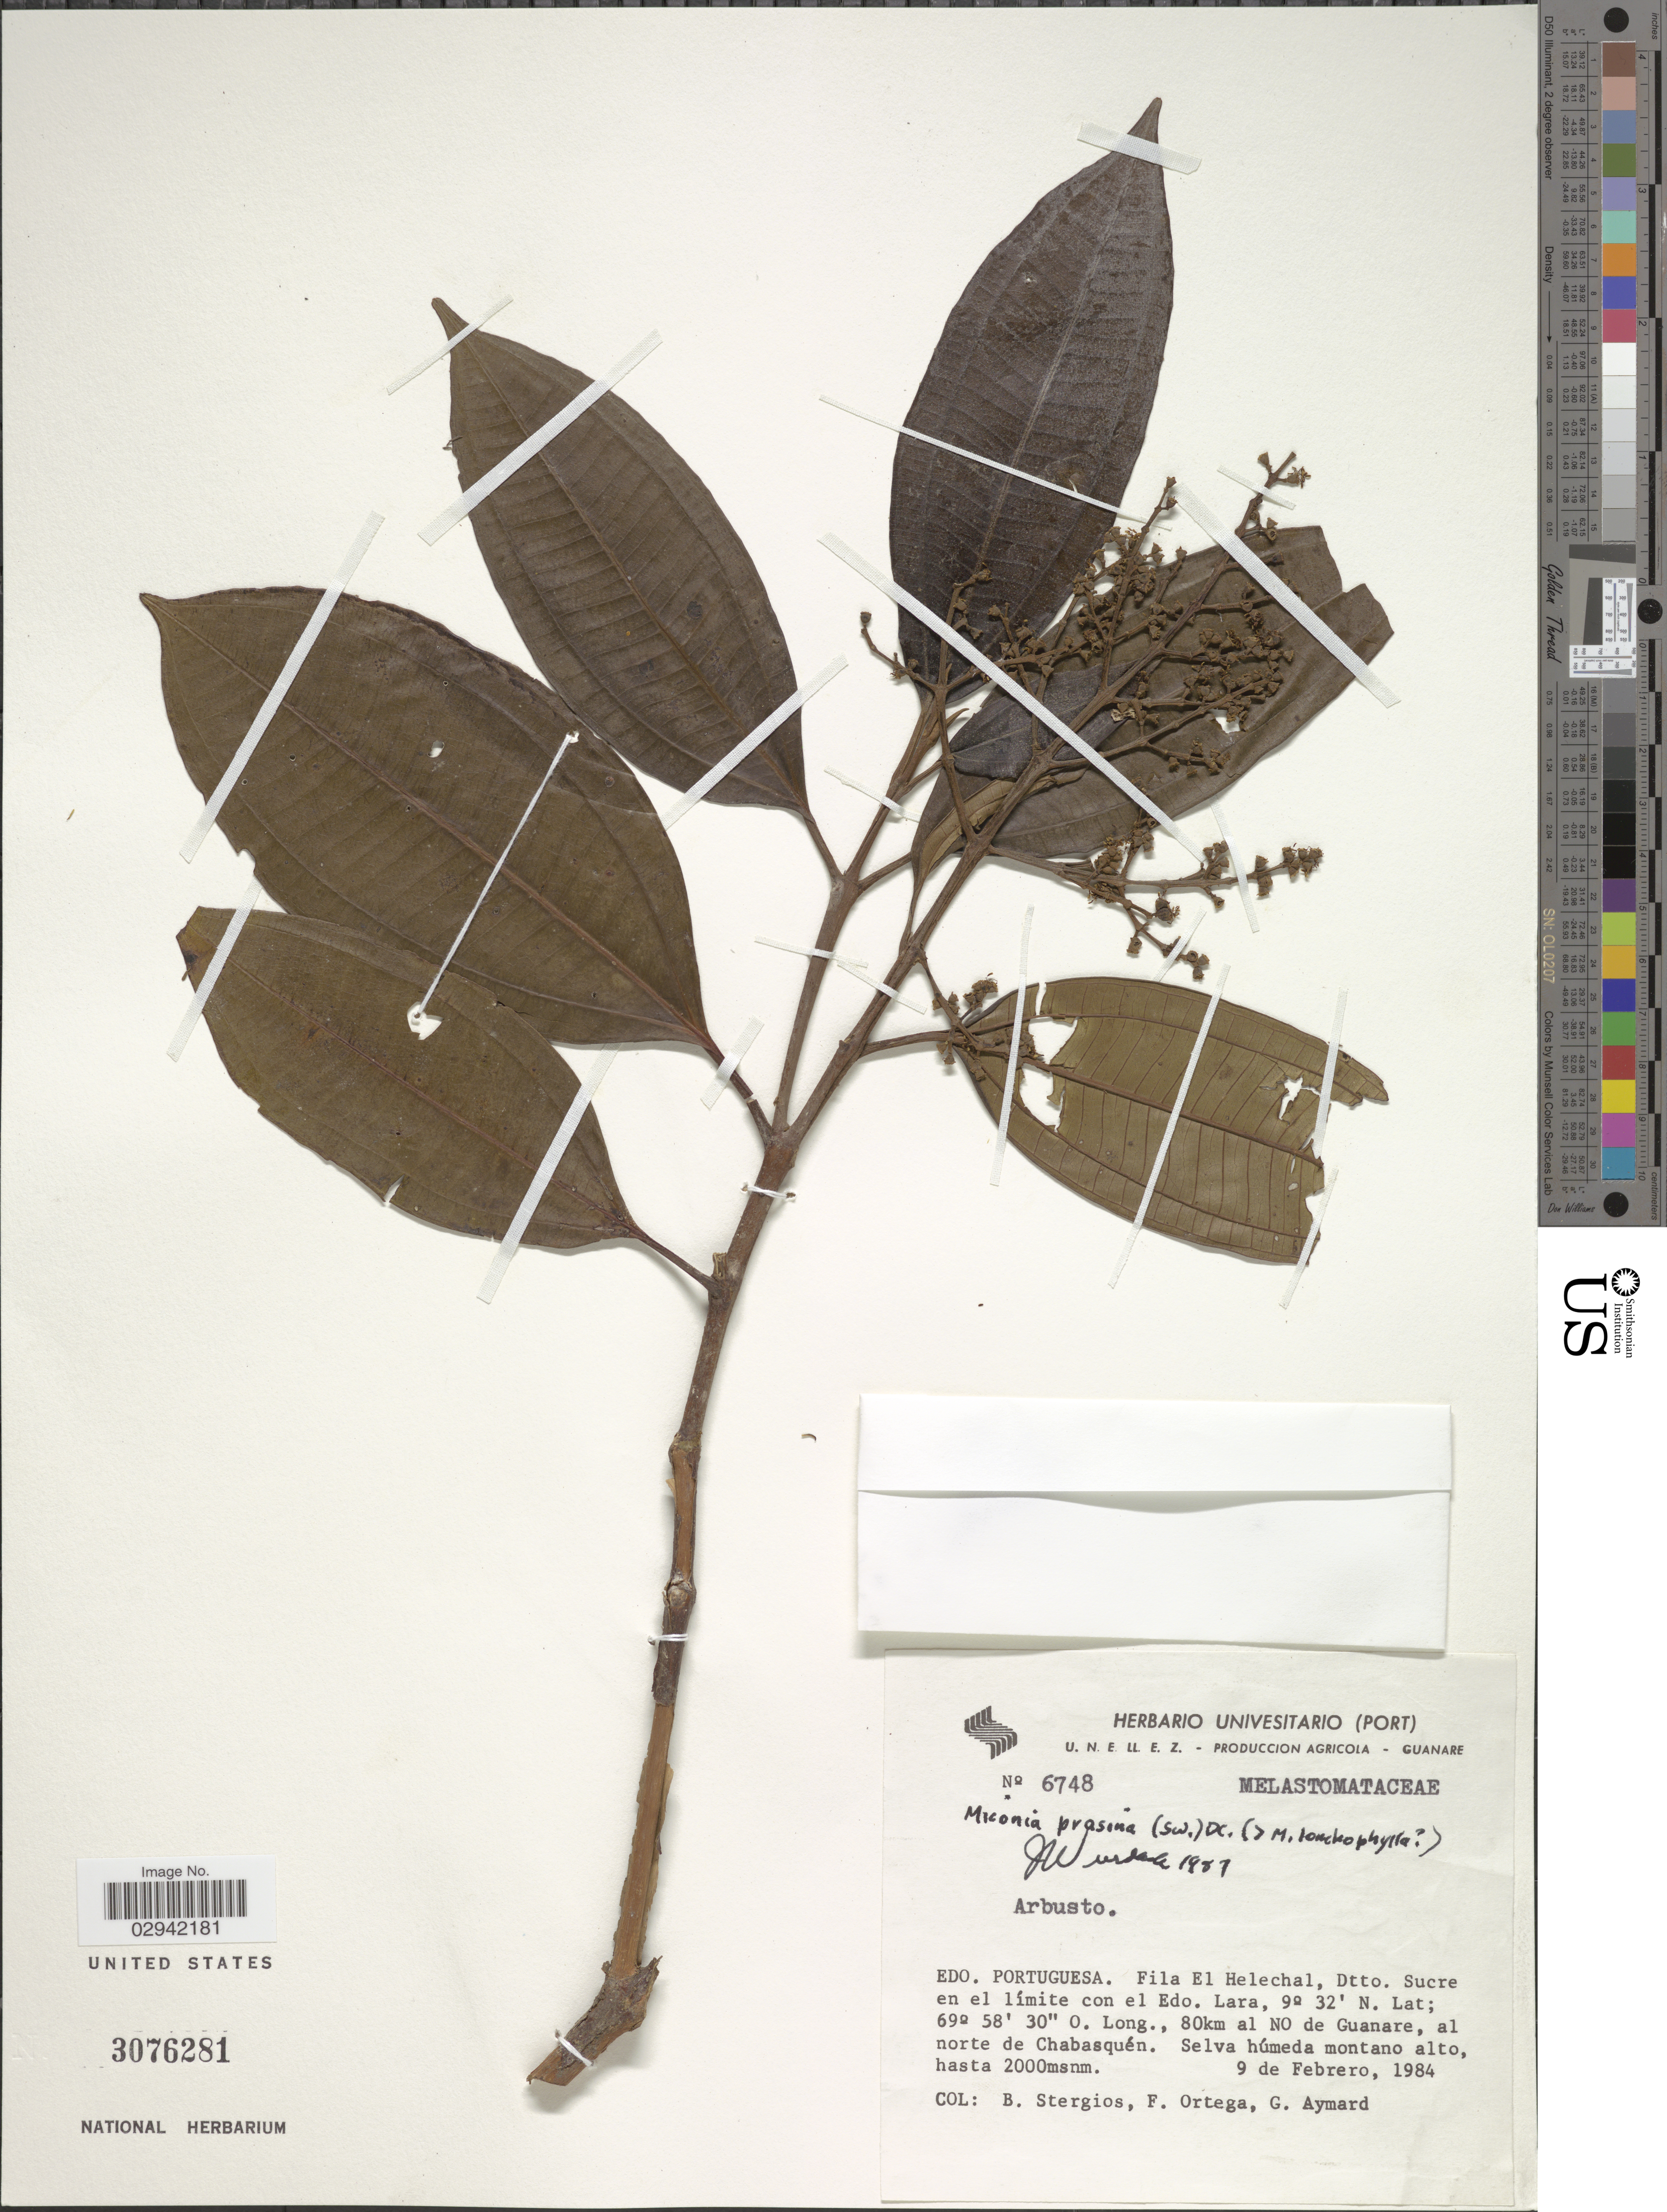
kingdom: Plantae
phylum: Tracheophyta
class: Magnoliopsida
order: Myrtales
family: Melastomataceae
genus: Miconia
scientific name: Miconia prasina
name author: (Sw.) DC.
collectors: B. G. Stergios, F. J. Ortega & G. A. Aymard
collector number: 6748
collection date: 1984-02-09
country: Venezuela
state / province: Portuguesa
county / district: Sucre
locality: Fila del Helechal, en el límite con el Edo. Lara, 80 km NO de Guanare, al N de Chabasquén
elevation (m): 2000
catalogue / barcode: US 3076281